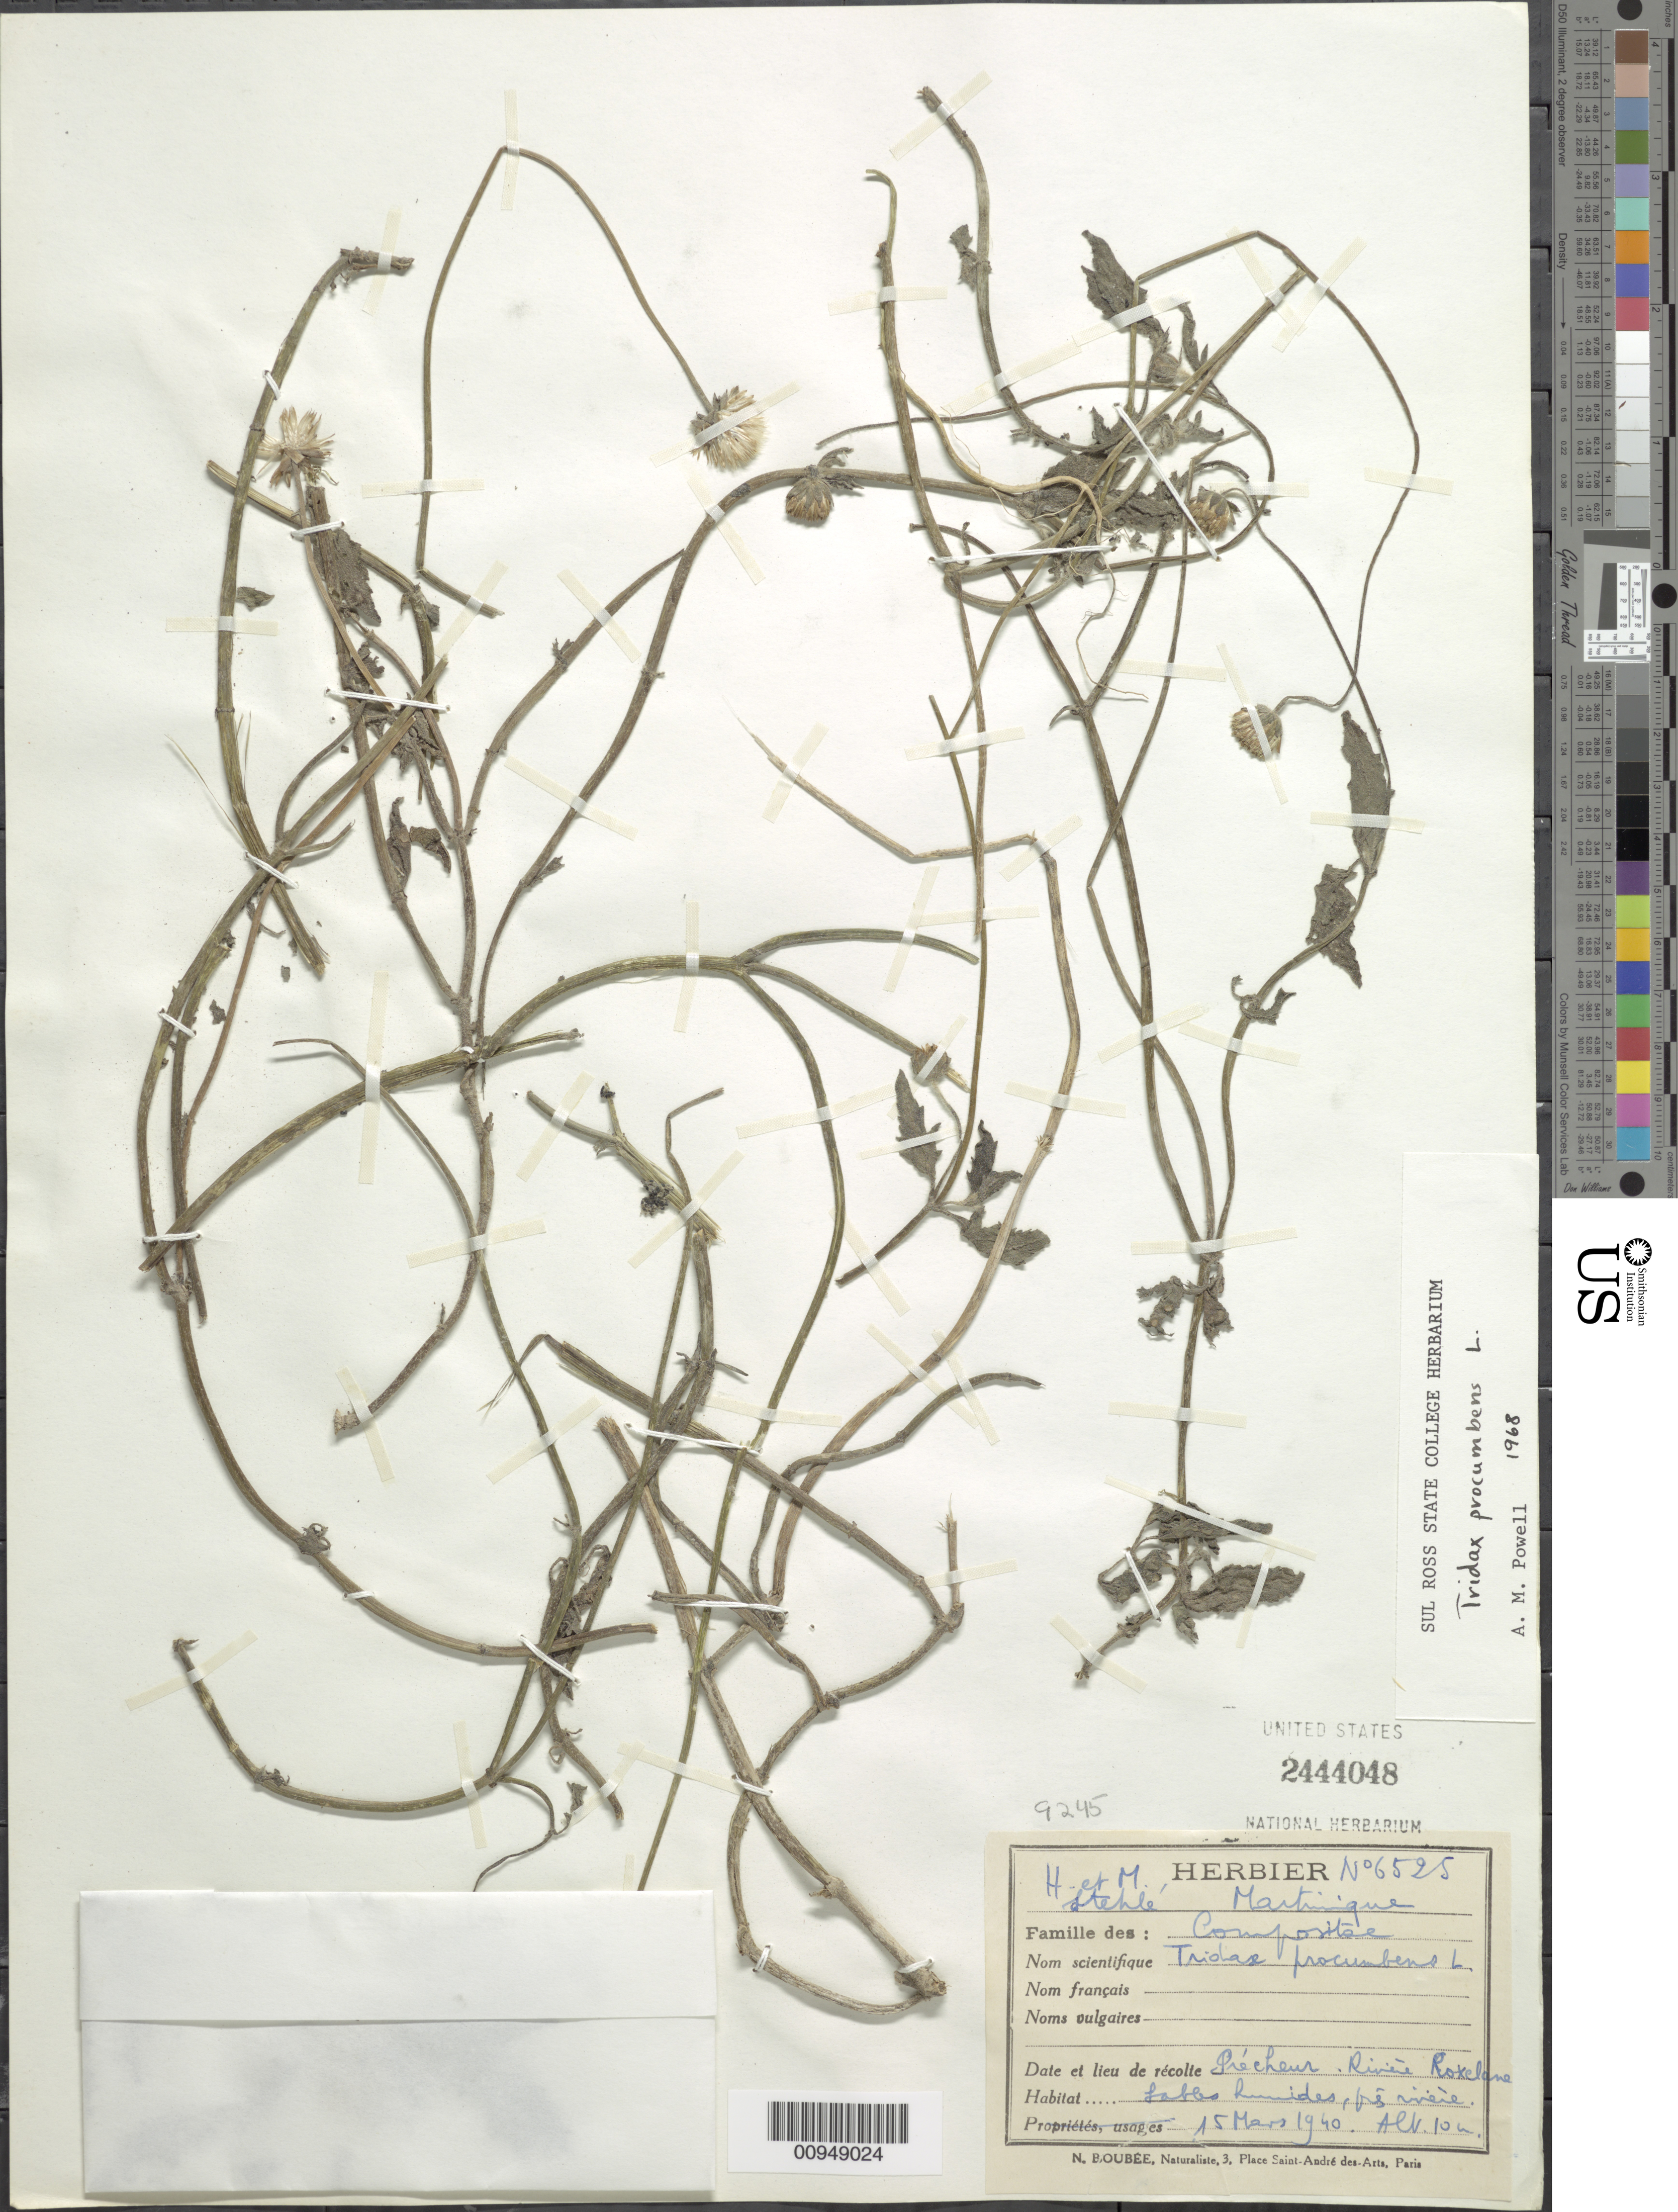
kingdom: Plantae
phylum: Tracheophyta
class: Magnoliopsida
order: Asterales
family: Asteraceae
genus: Tridax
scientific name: Tridax procumbens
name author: L.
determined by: Powell, A. M.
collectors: H. Stehlé & M. Stehlé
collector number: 6525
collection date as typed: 15 Mar 1940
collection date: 1940-03-15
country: Martinique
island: Martinique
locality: Précheur, Rivière Rokelane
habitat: Sables humides, " frivière"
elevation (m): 10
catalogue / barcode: US 444048